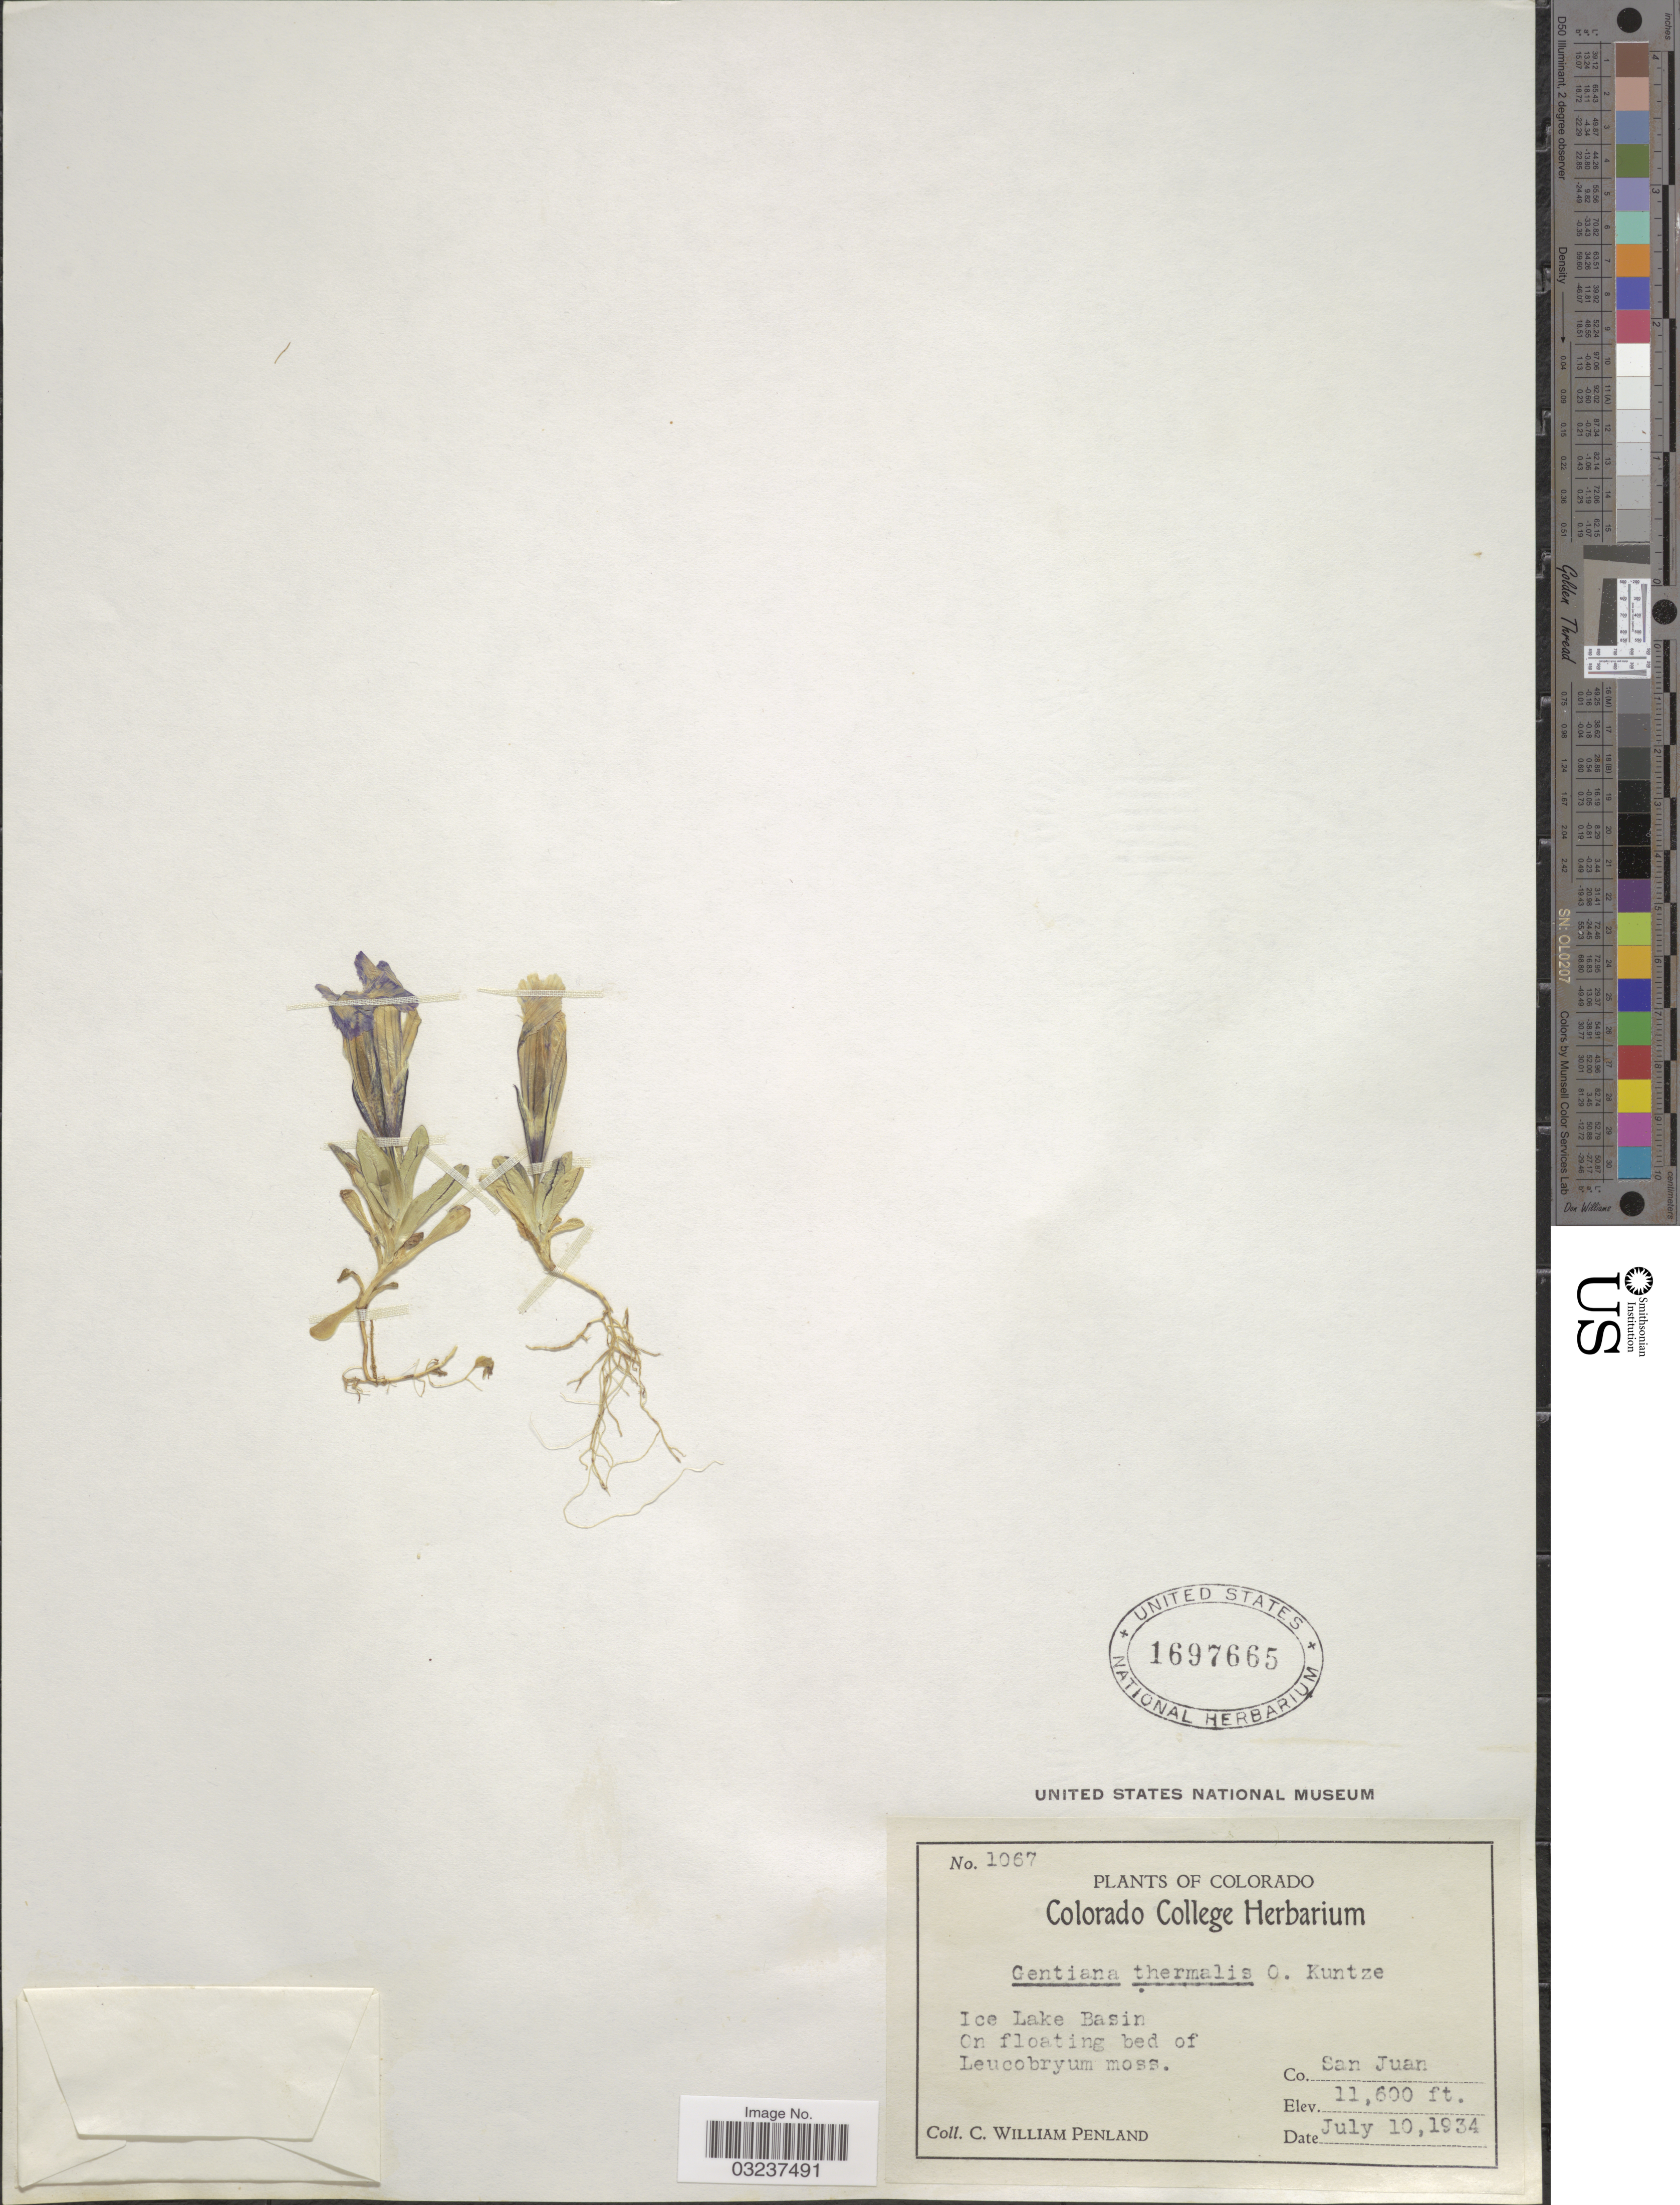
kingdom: Plantae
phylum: Tracheophyta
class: Magnoliopsida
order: Gentianales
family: Gentianaceae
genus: Gentianella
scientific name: Gentianella detonsa subsp. elegans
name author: (A. Gray) J.M. Gillett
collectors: C. W. Penland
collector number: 1067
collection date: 1934-07-10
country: United States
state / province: Colorado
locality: Ice Lake Basin, Co. San Juan.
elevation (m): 3536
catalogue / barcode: US 1697665